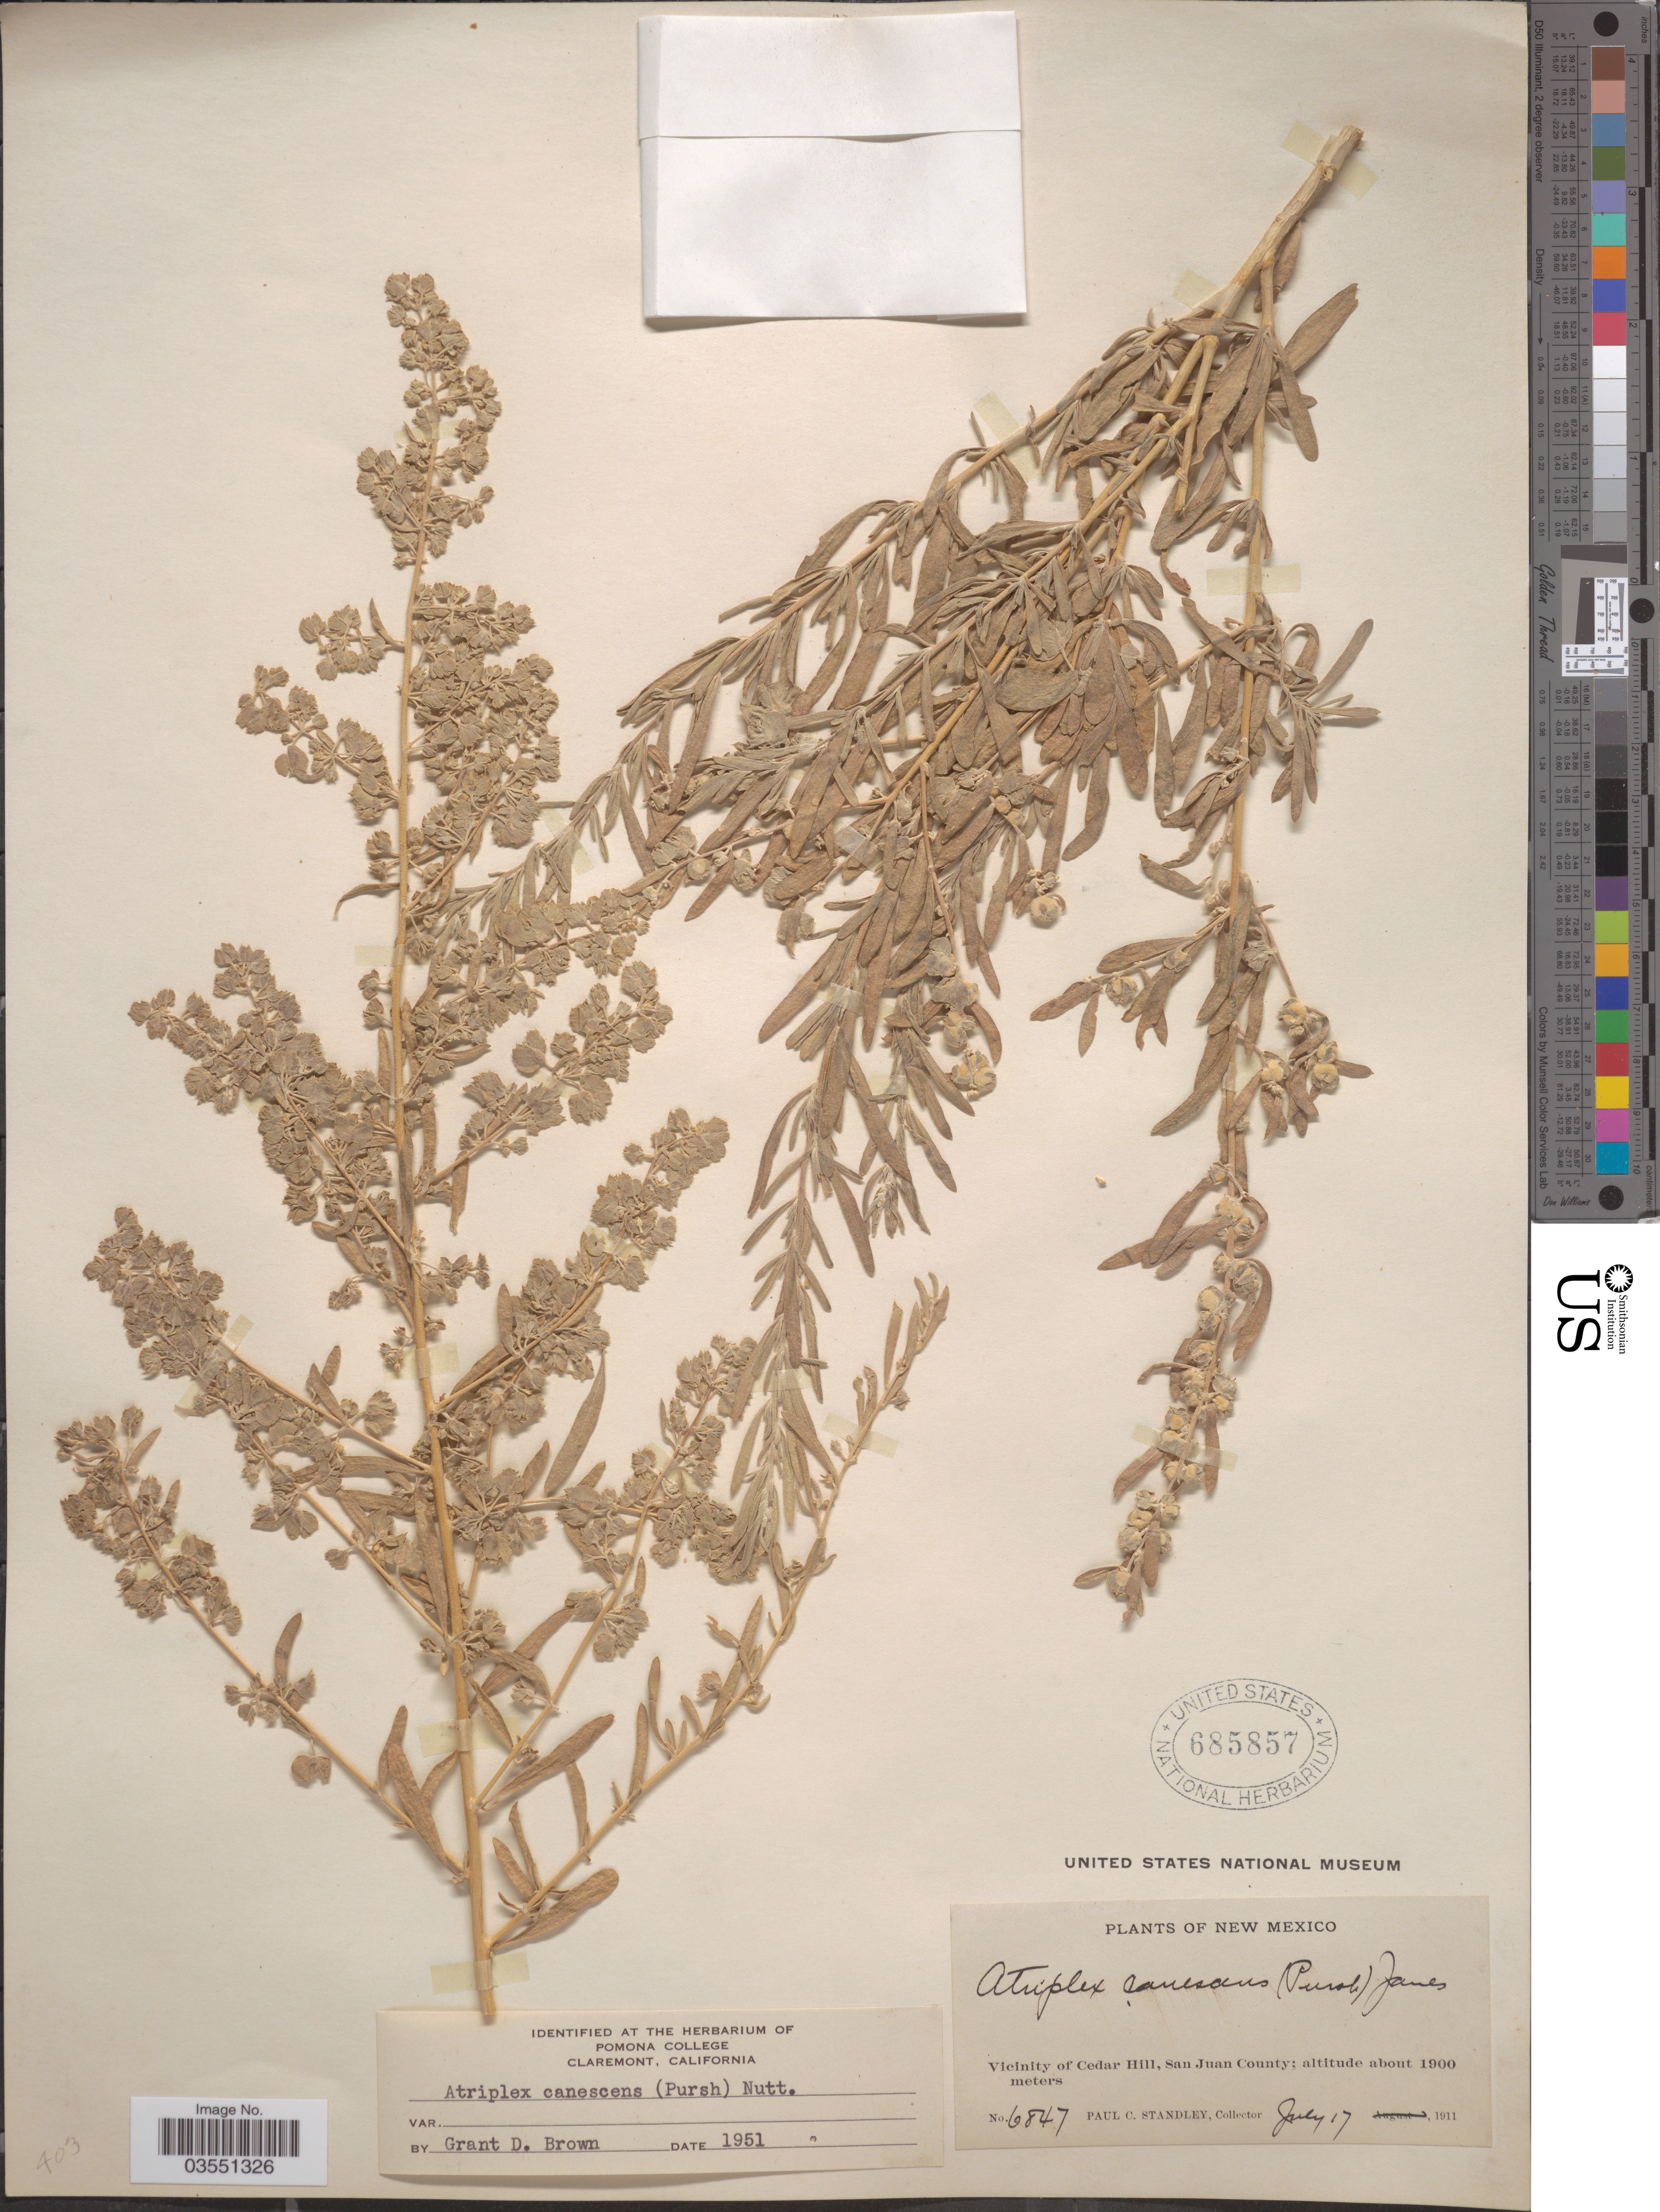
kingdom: Plantae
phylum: Tracheophyta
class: Magnoliopsida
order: Caryophyllales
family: Amaranthaceae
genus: Atriplex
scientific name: Atriplex canescens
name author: (Pursh) Nutt.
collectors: P. C. Standley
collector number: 6847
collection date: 1911-07-17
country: United States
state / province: New Mexico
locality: Vicinity of Cedar Hill, San Juan County.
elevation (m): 1900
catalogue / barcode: US 685857